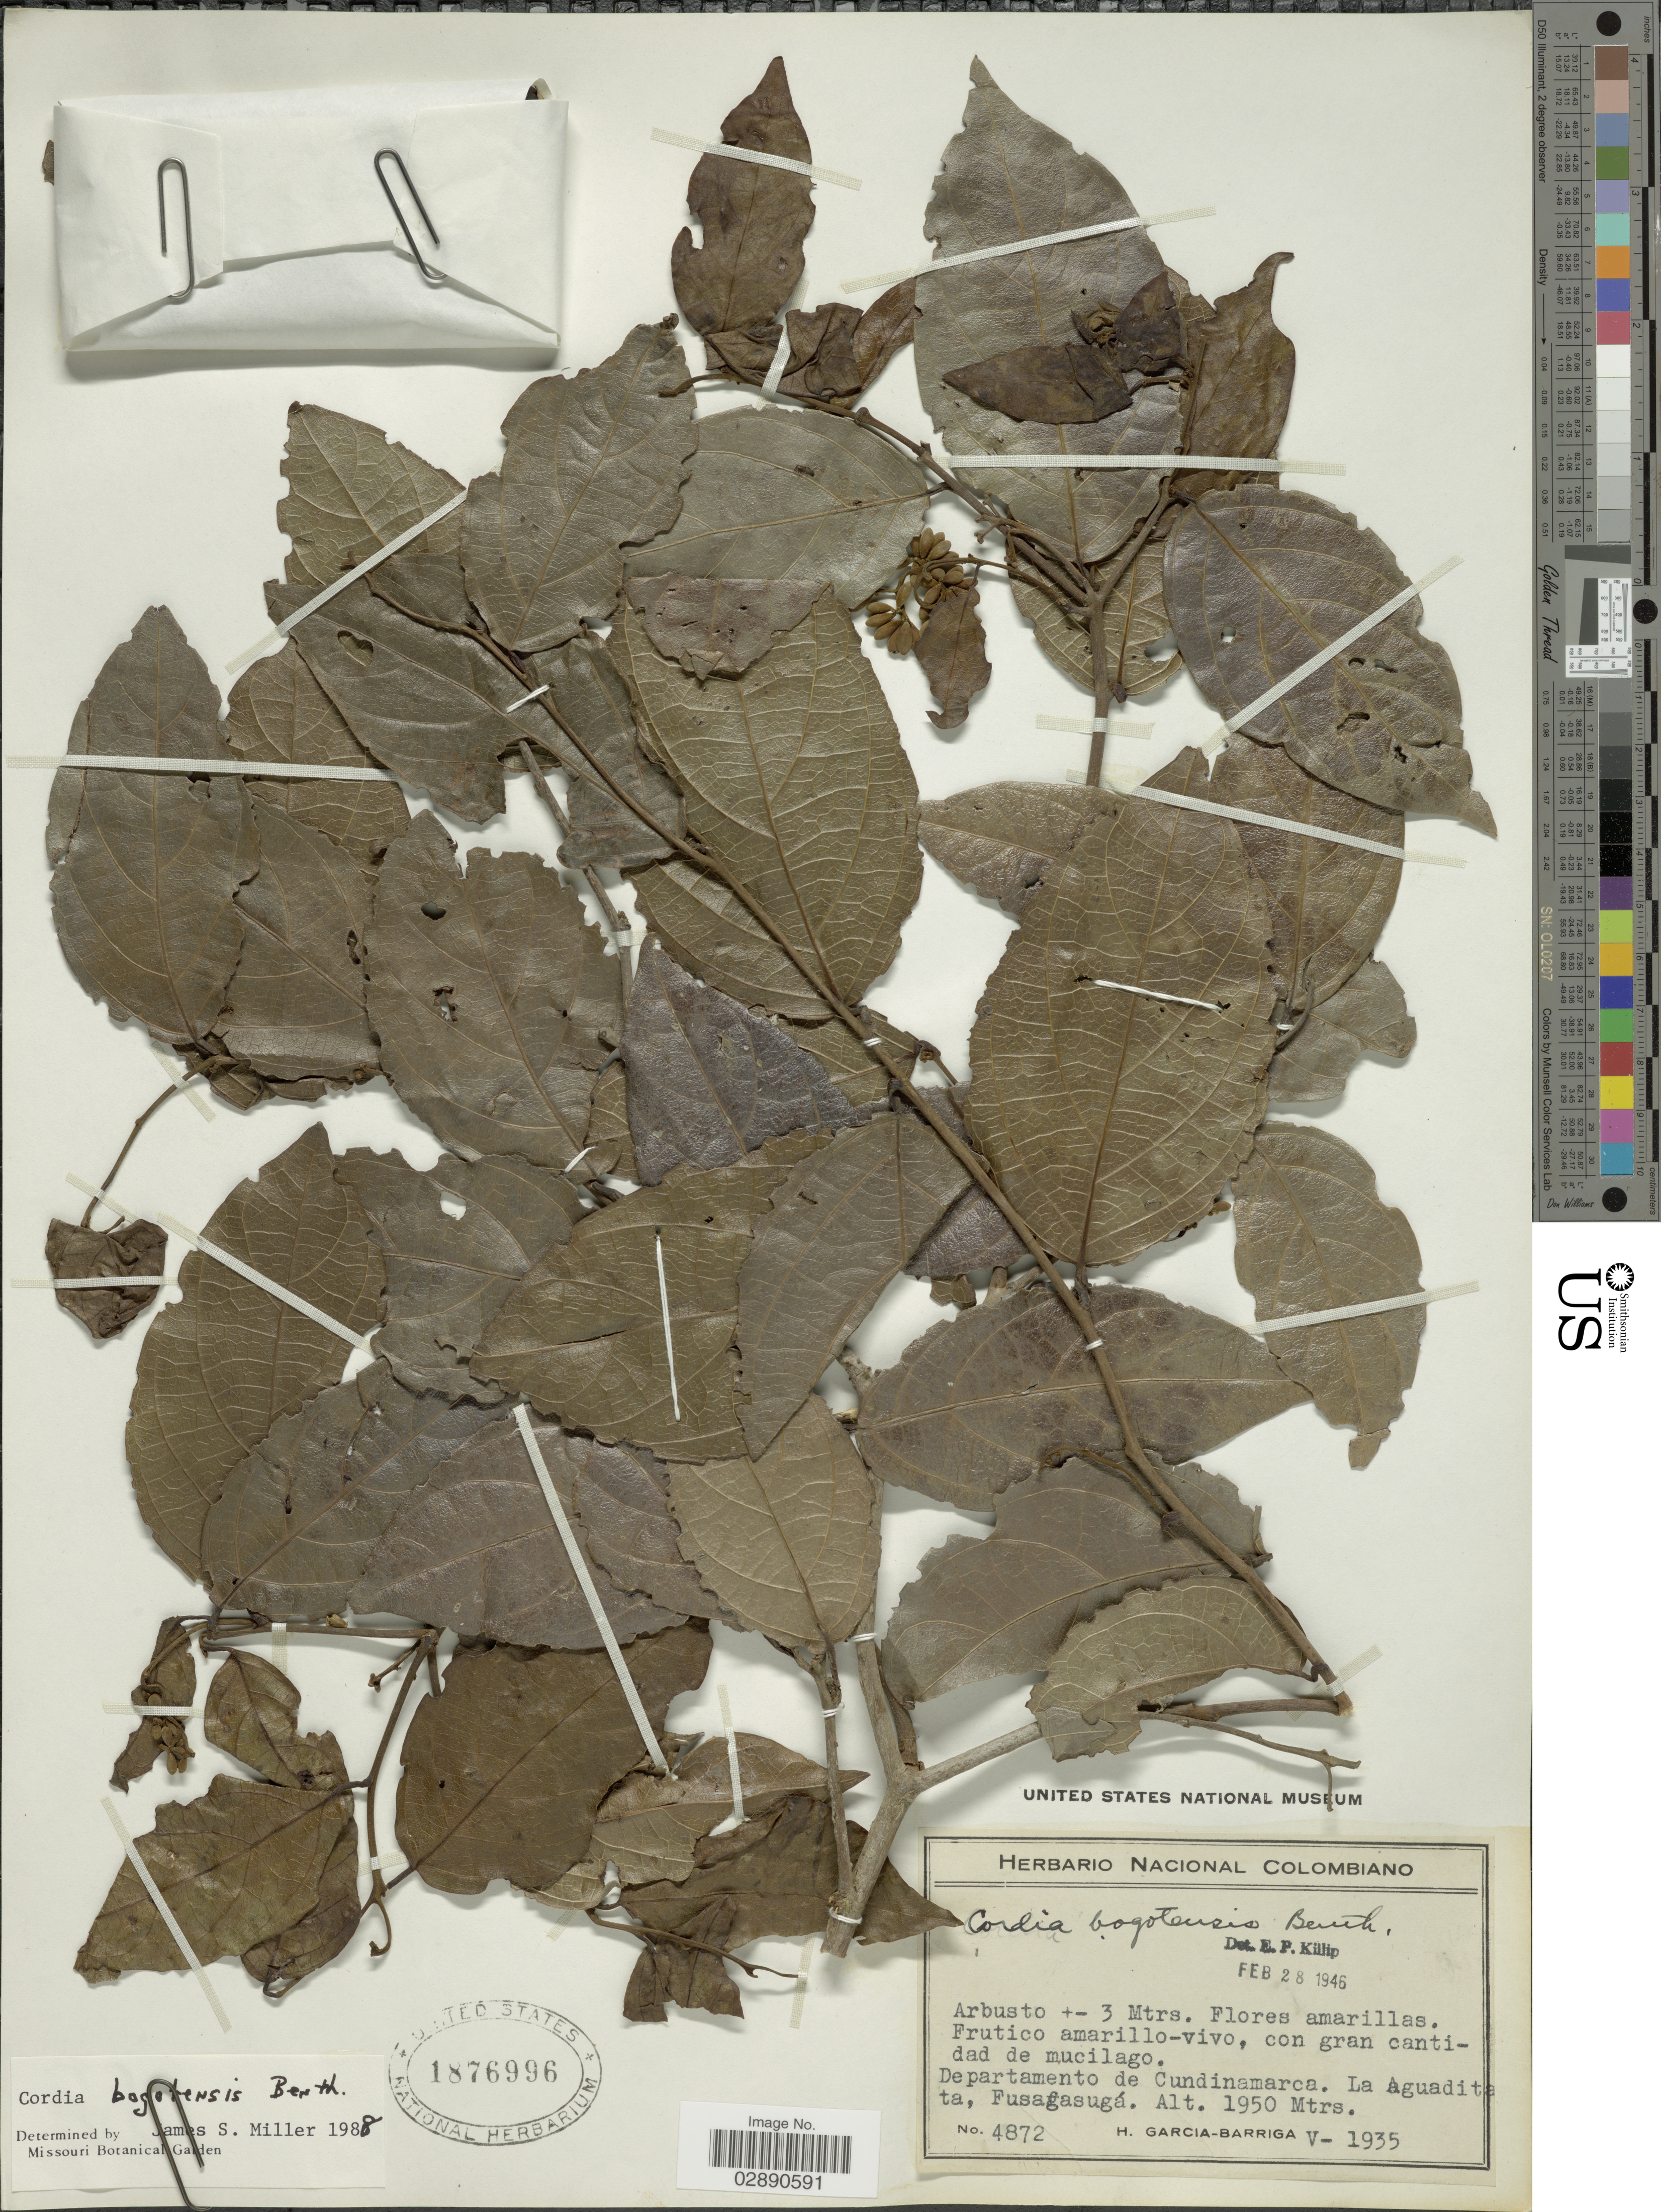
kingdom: Plantae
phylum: Tracheophyta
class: Magnoliopsida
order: Boraginales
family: Cordiaceae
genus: Cordia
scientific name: Cordia bogotensis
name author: Benth.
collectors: H. García Barriga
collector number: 4872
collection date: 1935-05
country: Colombia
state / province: Cundinamarca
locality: Departamento de Cundinamarca. La Aguadita, Fusagasugá.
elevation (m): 1950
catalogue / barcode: US 1876996